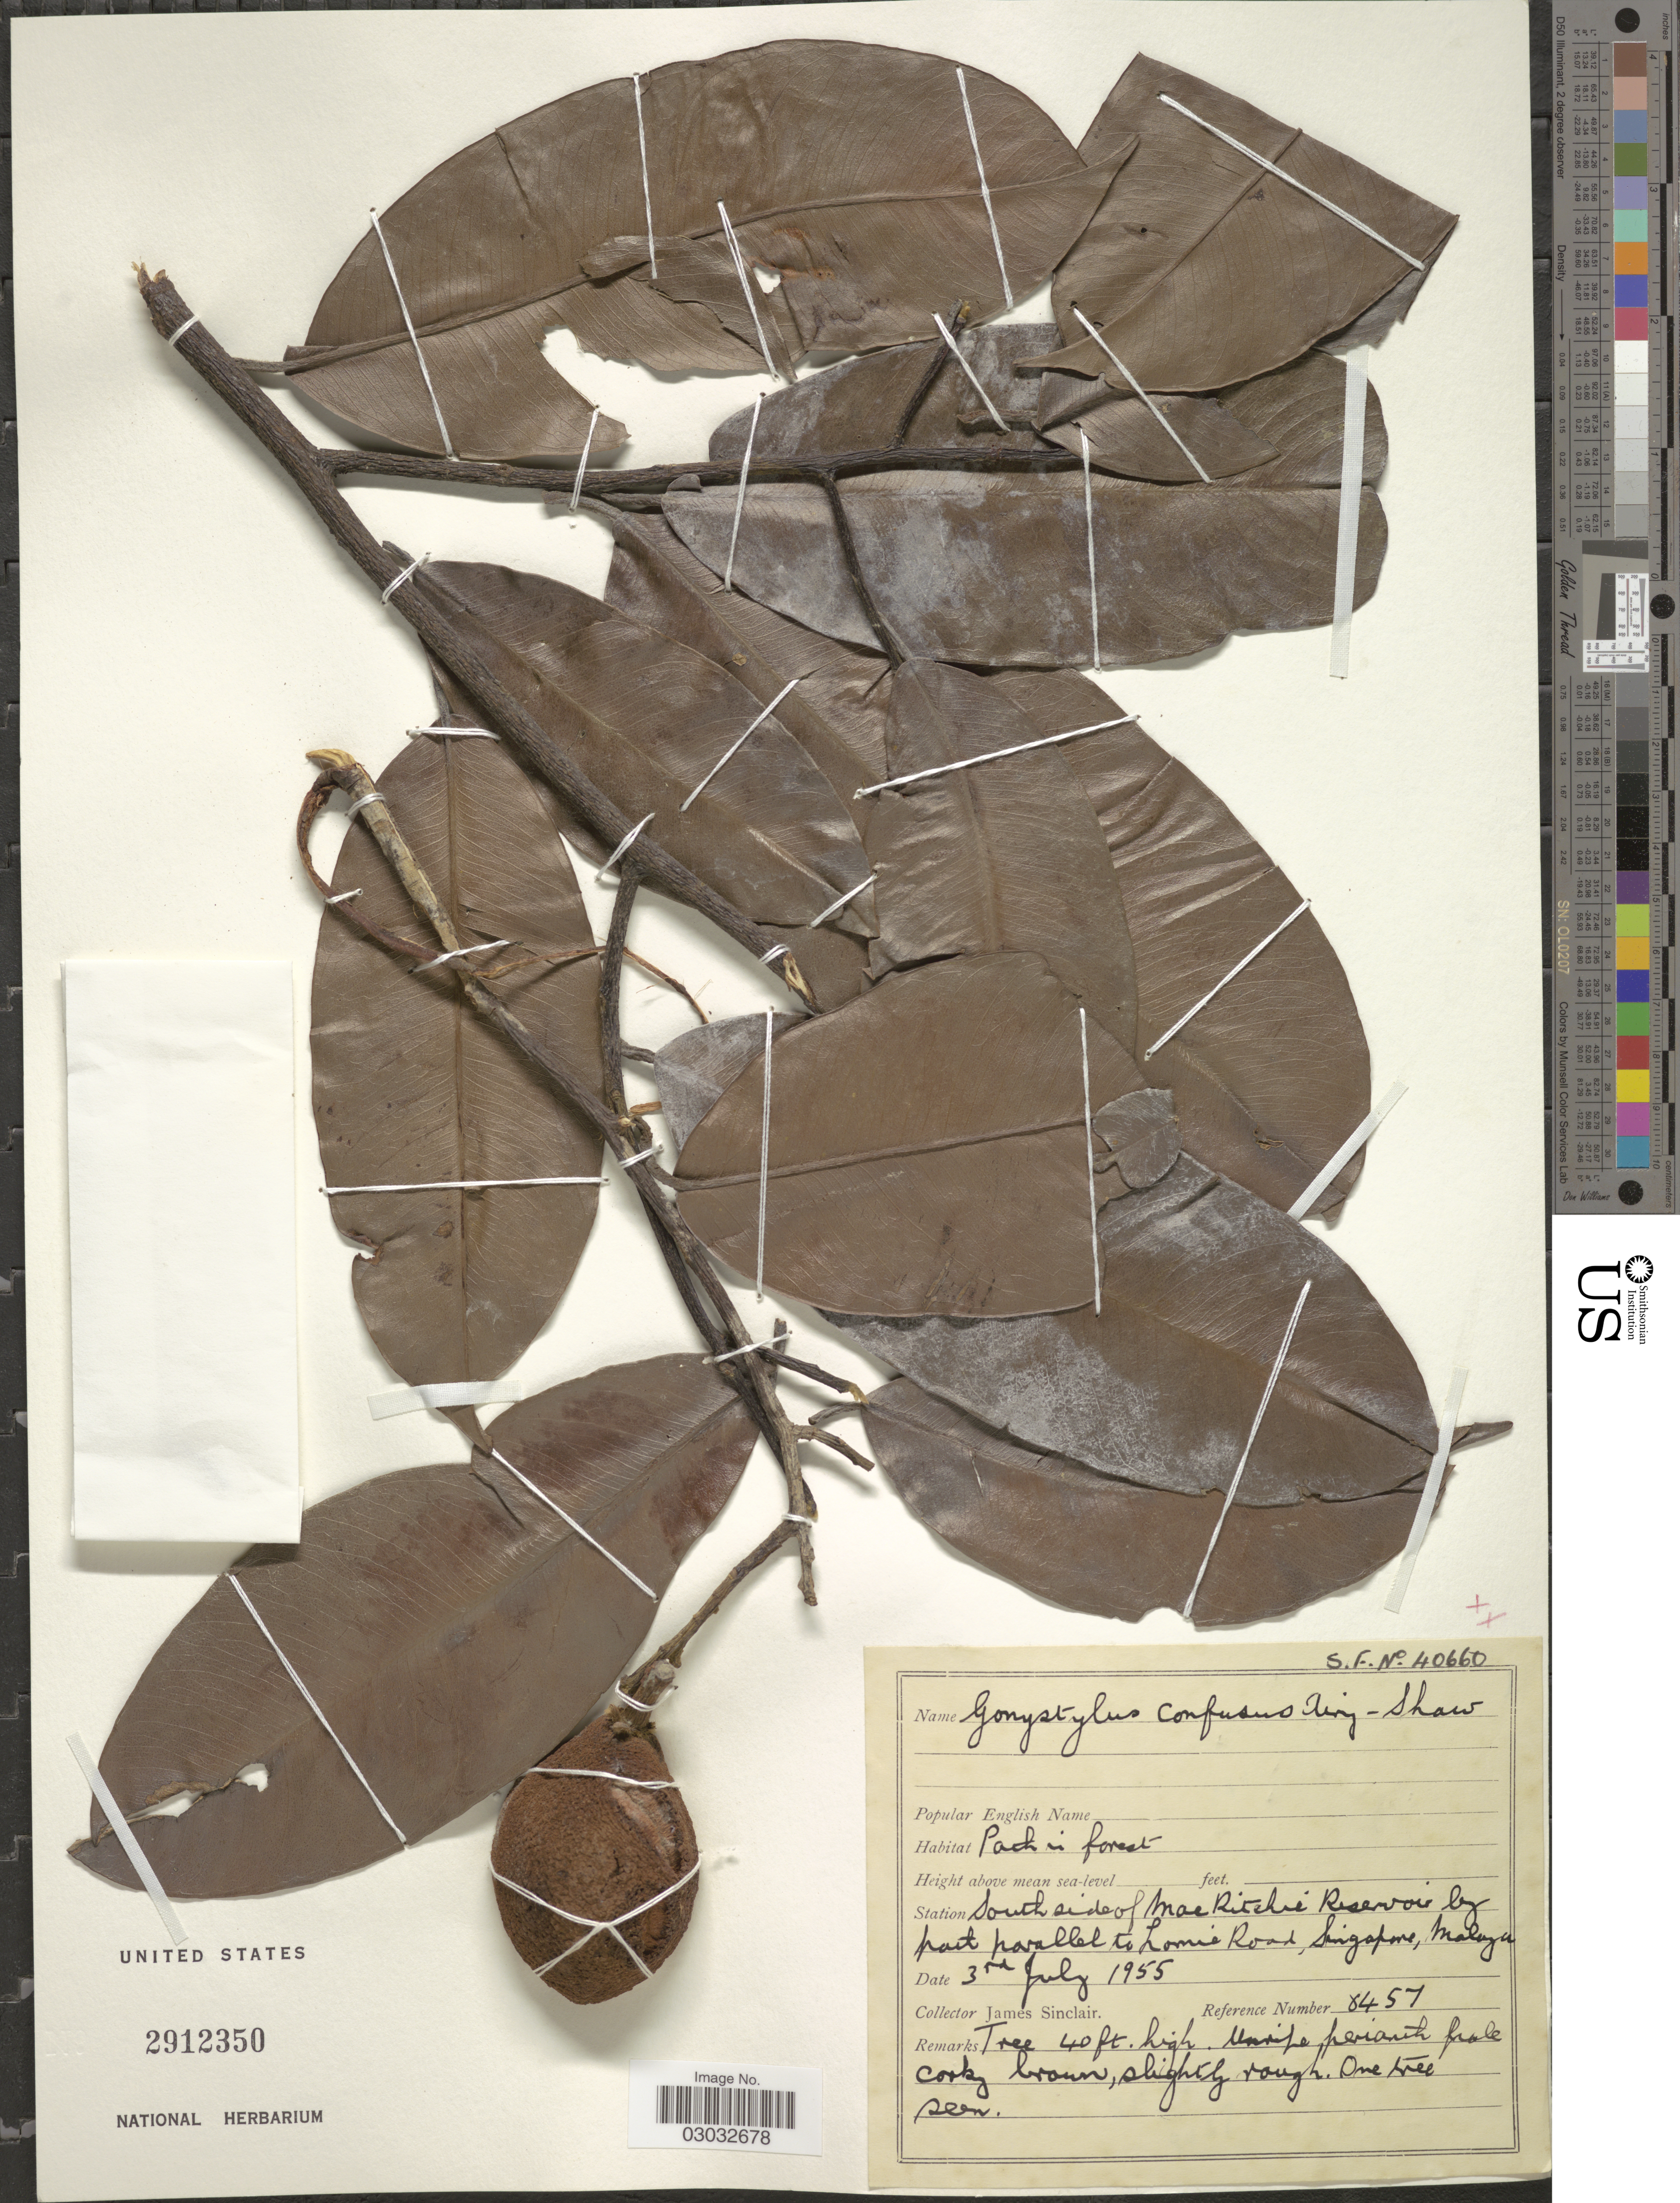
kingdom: Plantae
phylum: Tracheophyta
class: Magnoliopsida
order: Malvales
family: Thymelaeaceae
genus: Gonystylus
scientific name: Gonystylus confusus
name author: Airy Shaw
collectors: J. Sinclair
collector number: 8457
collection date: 1955-07-03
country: Singapore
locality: Station south side of MacRitchie Reservoir by path parallel to Lomie Road, Malaya.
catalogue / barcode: US 2912350